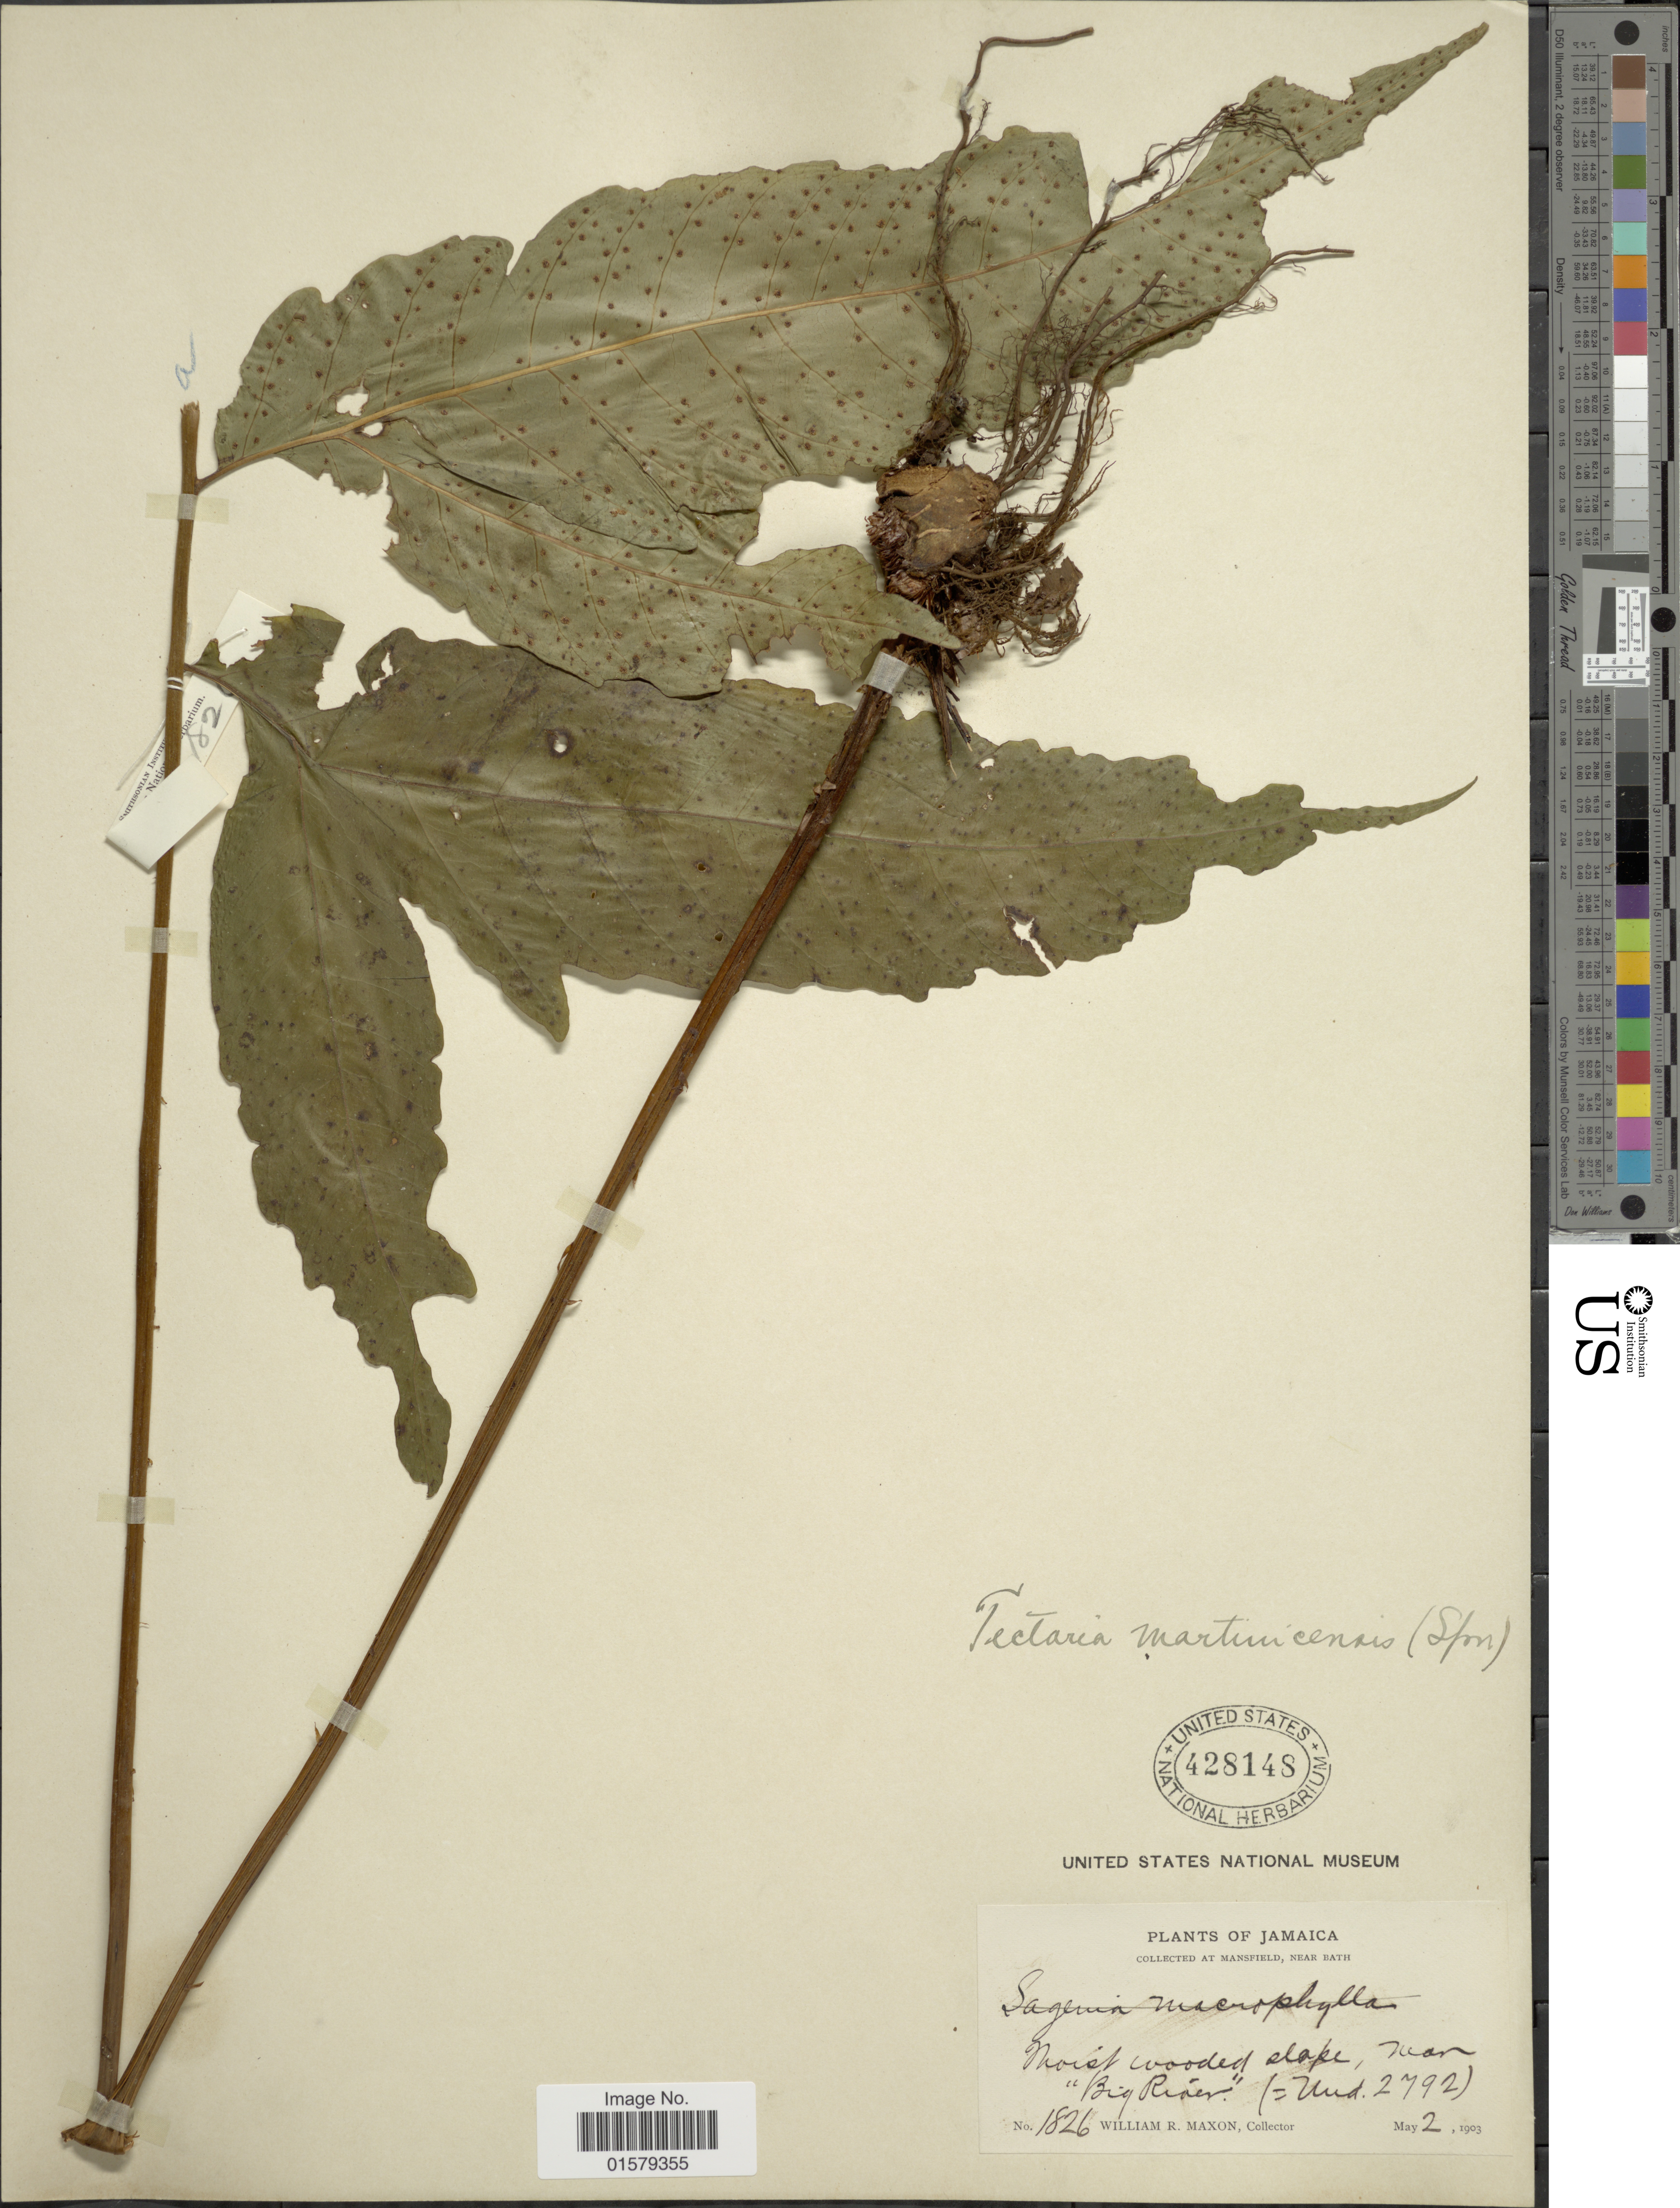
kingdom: Plantae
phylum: Tracheophyta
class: Polypodiopsida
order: Polypodiales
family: Tectariaceae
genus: Tectaria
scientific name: Tectaria incisa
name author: Cav.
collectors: W. R. Maxon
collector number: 1826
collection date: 1903-05-02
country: Jamaica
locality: Mansfield, near Bath, near "Big River"(=Und. 2792).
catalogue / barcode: US 428148